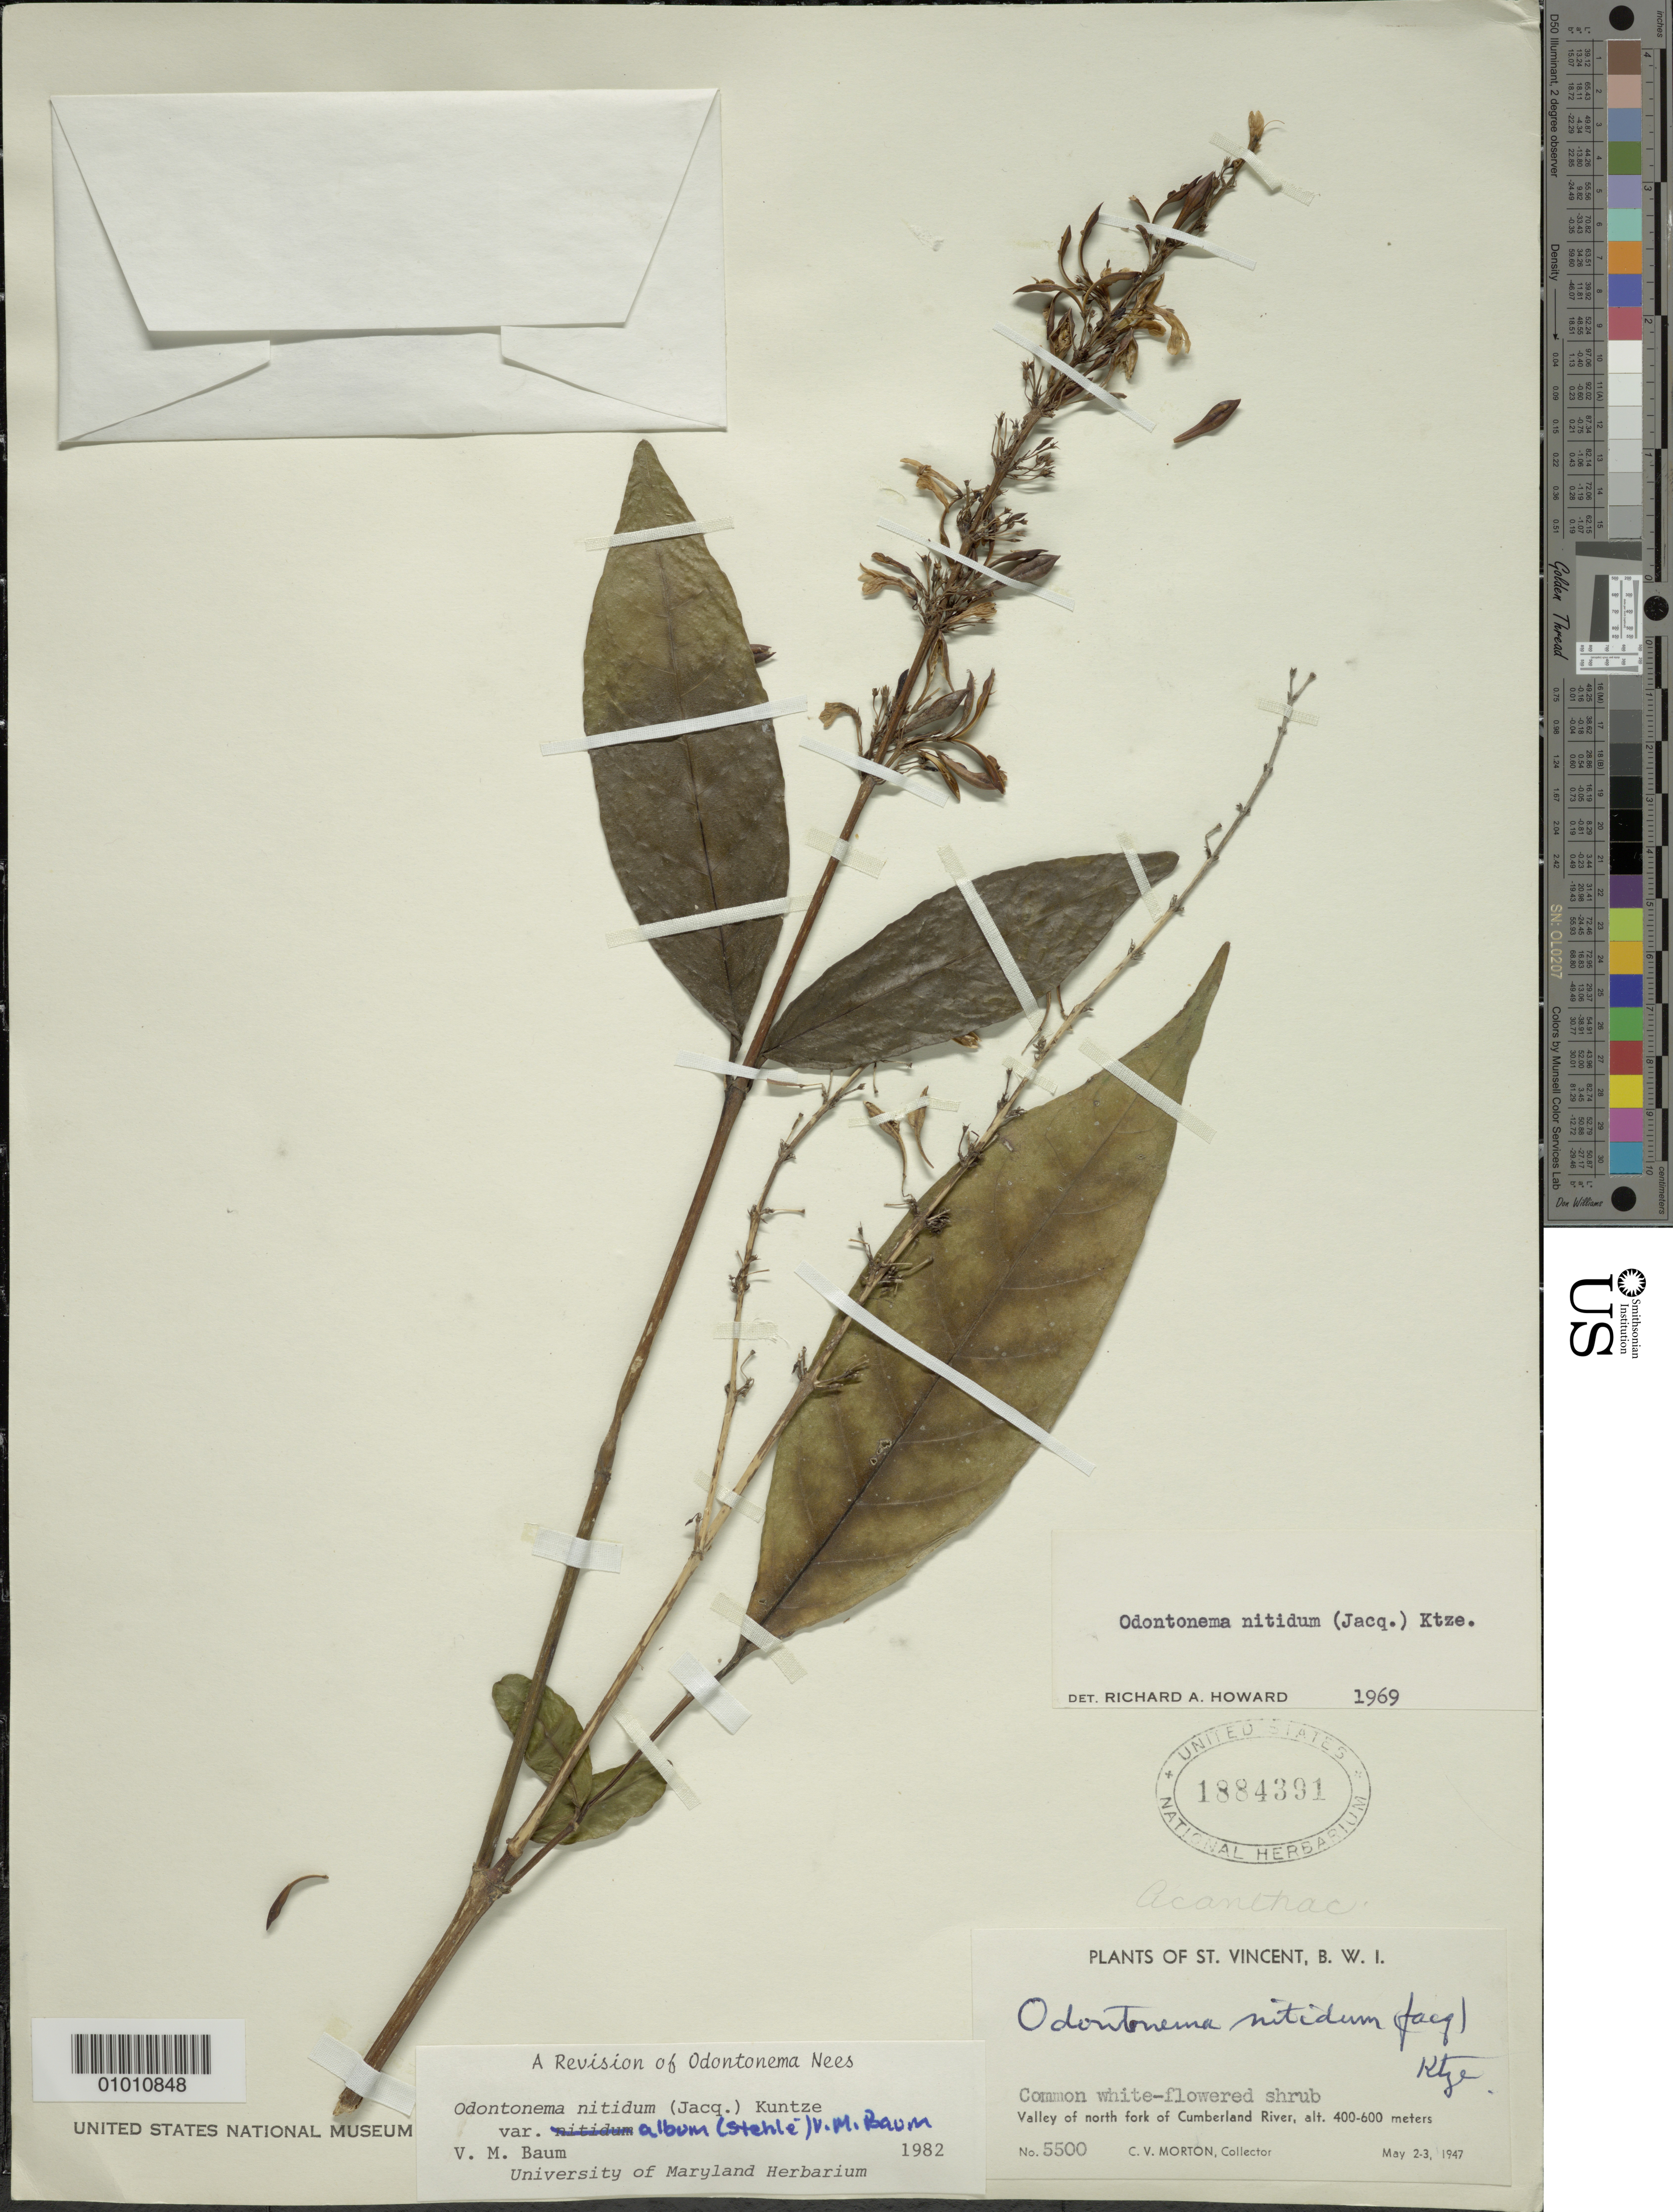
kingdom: Plantae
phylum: Tracheophyta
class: Magnoliopsida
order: Lamiales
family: Acanthaceae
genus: Odontonema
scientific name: Odontonema nitidum var. album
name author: (Stehlé) V.M. Baum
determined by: Baum, V. M.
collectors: C. V. Morton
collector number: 5500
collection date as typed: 02 May 1947 to 03 May 1947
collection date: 1947-05-02/1947-05-03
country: St. Vincent - Grenadines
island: St. Vincent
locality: Valley of north fork of Cumberland River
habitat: Valley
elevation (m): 400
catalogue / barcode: US 1884391